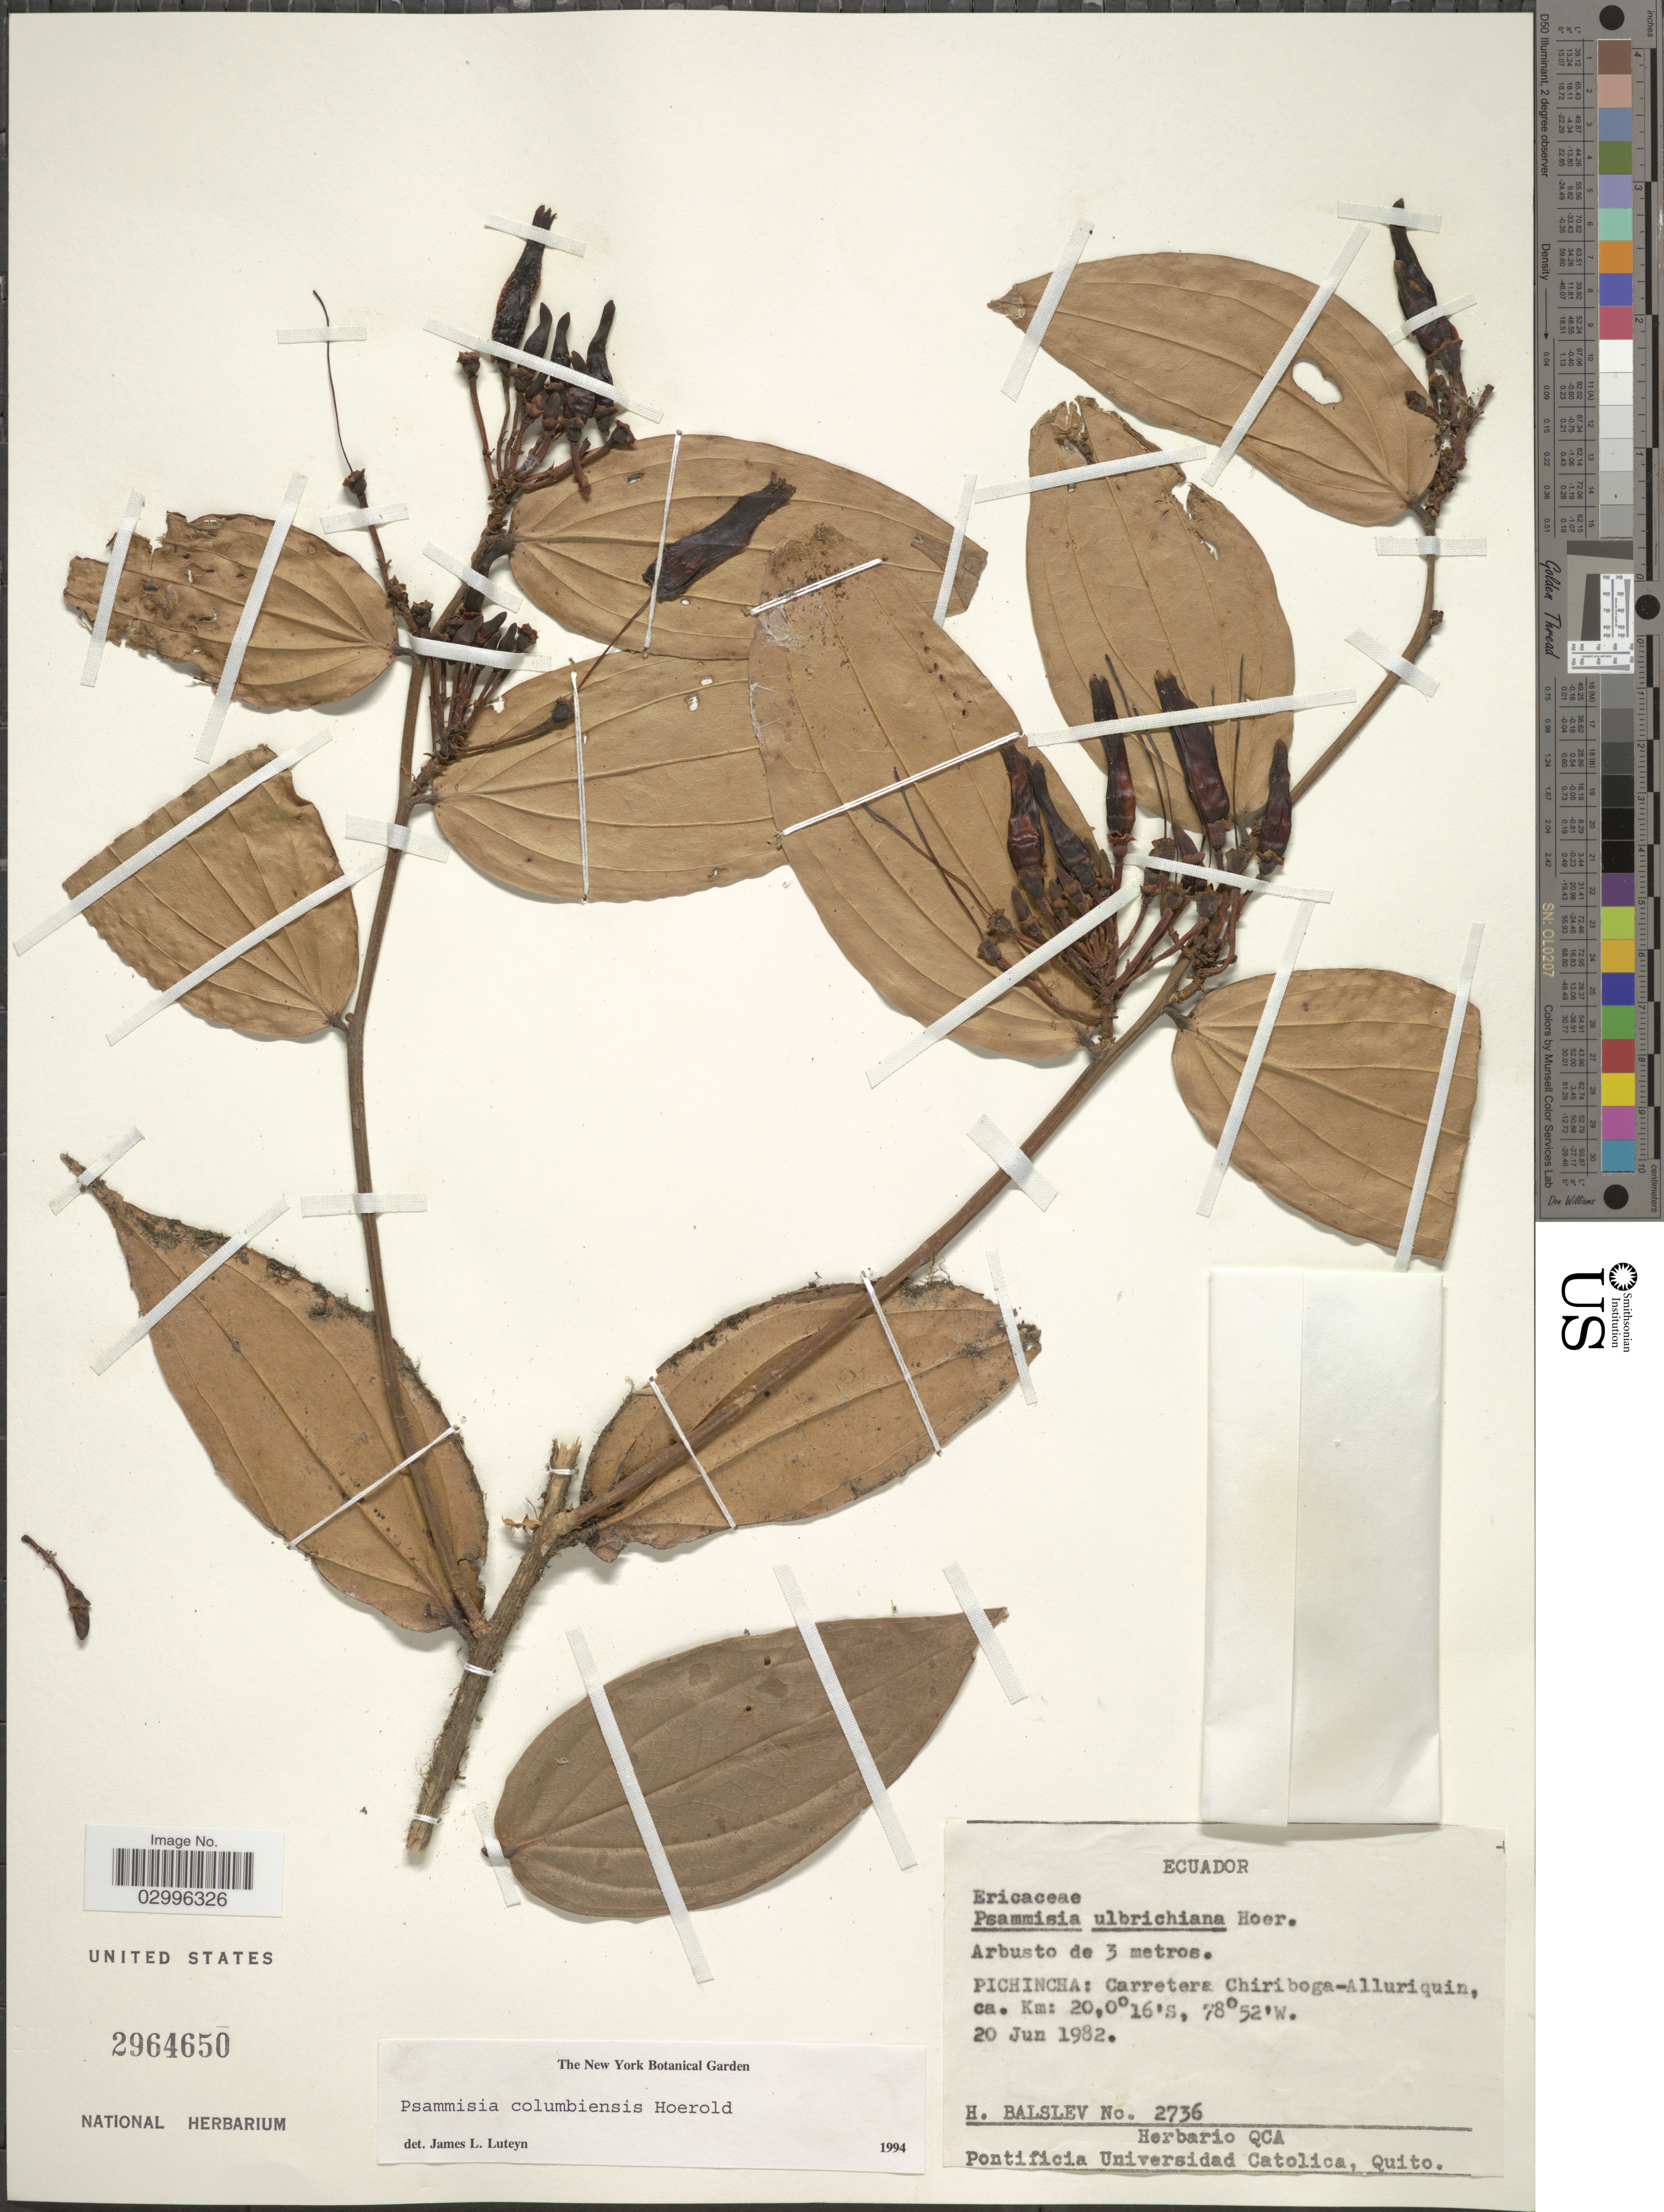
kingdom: Plantae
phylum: Tracheophyta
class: Magnoliopsida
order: Ericales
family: Ericaceae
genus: Psammisia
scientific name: Psammisia chionantha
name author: Sleumer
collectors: H. Balslev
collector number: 2736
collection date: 1982-06-20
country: Ecuador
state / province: Pichincha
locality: Carretera Chiriboga-Alluriquin, ca. Km: 20.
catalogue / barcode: US 2964650